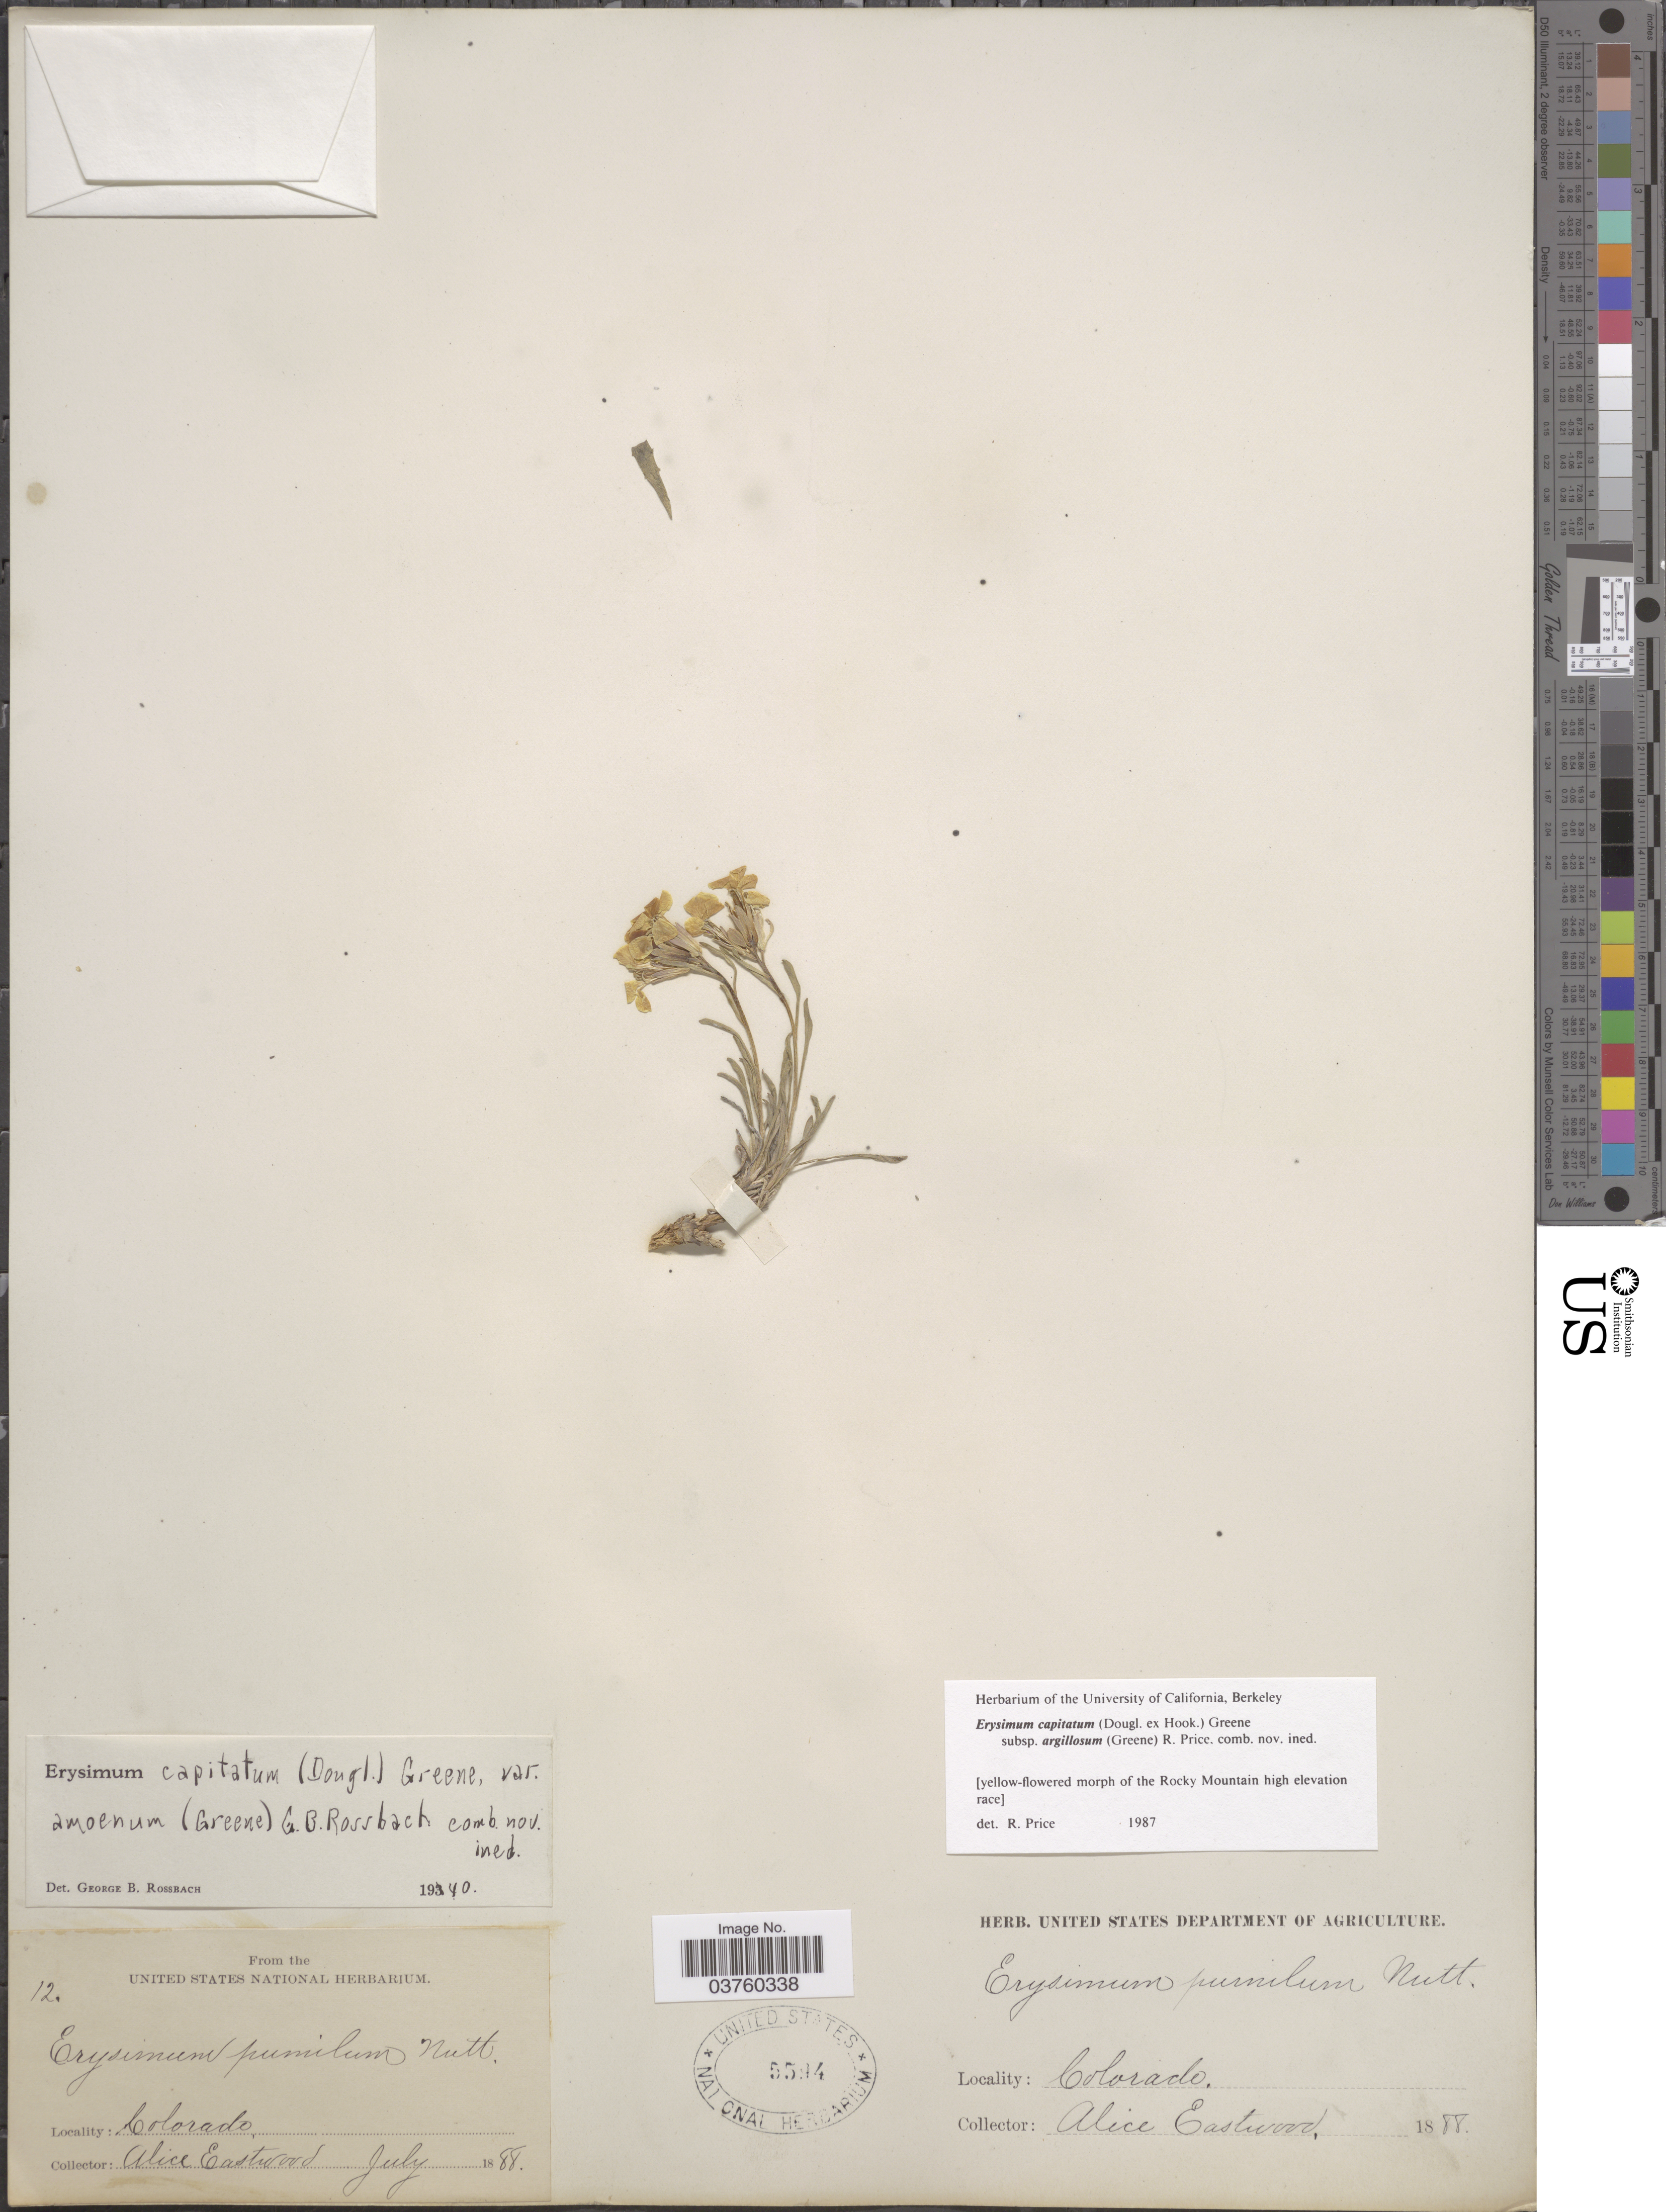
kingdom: Plantae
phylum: Tracheophyta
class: Magnoliopsida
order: Brassicales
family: Brassicaceae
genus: Erysimum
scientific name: Erysimum capitatum var. argillosum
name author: (Greene) R.J. Davis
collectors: A. Eastwood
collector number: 12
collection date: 1888-07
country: United States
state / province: Colorado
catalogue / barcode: US 5594